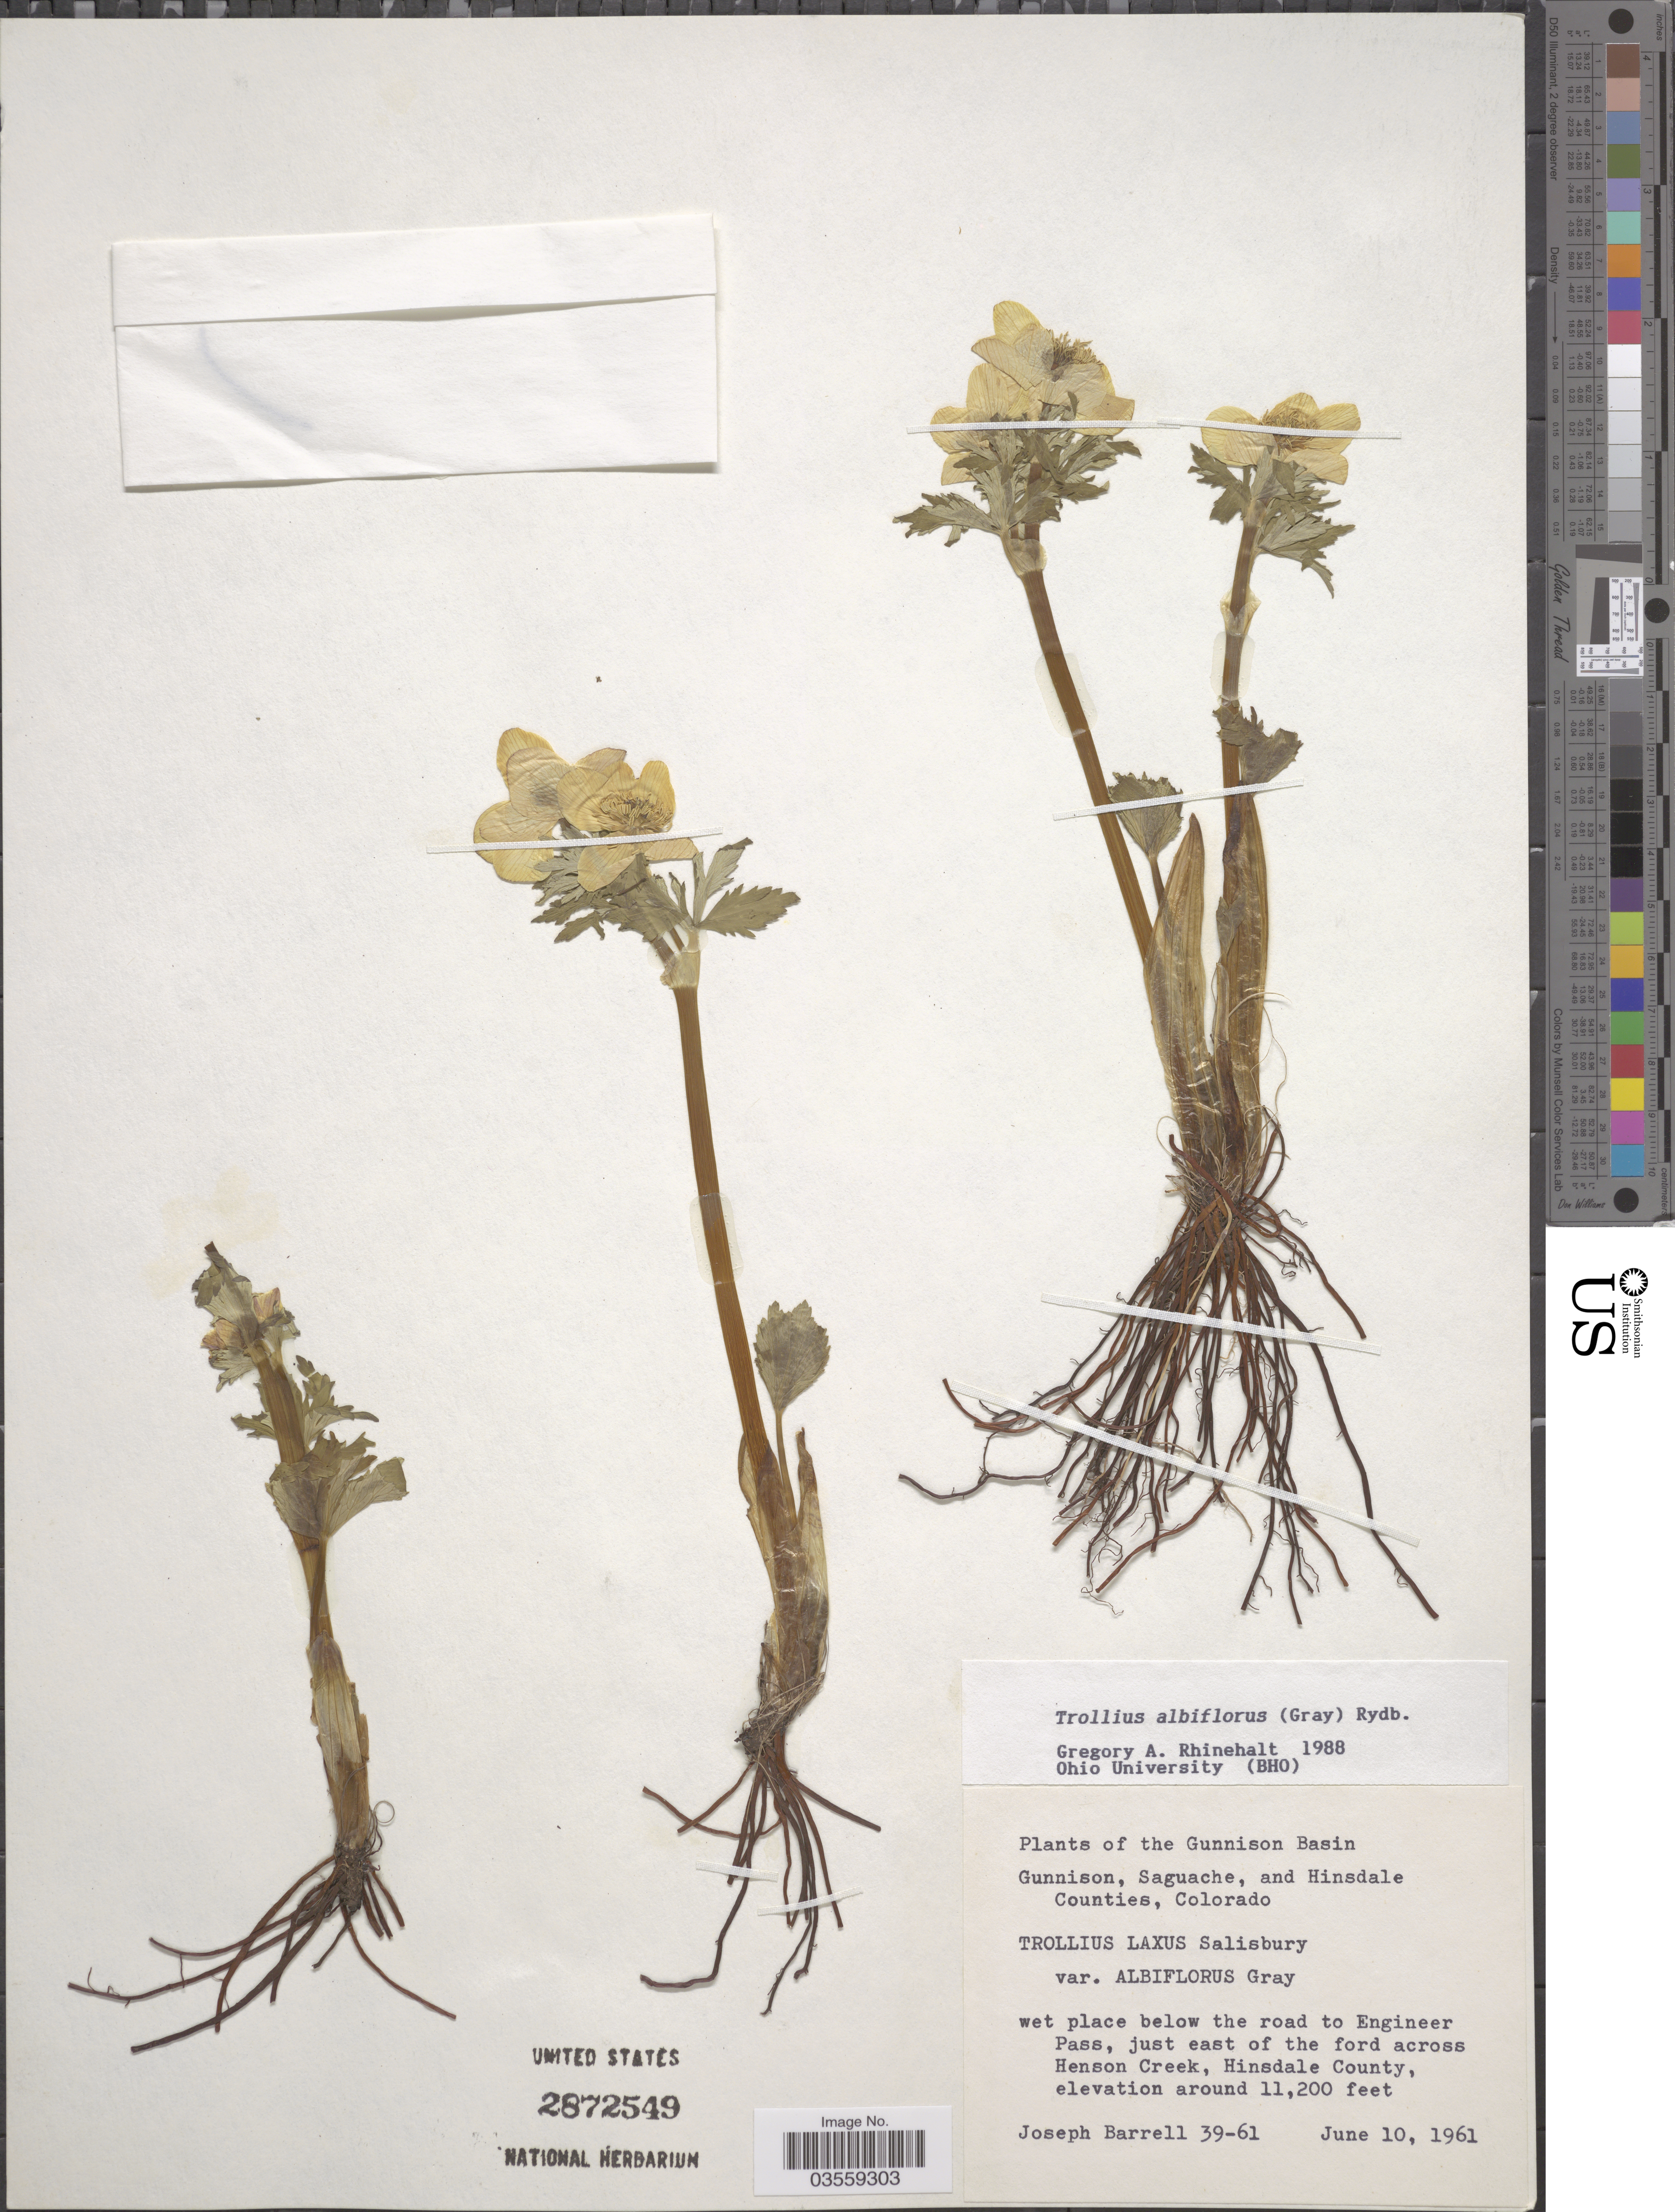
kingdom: Plantae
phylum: Tracheophyta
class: Magnoliopsida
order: Ranunculales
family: Ranunculaceae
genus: Trollius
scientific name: Trollius albiflorus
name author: (A. Gray) Rydb.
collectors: J. Barrell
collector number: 39-61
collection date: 1961-06-10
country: United States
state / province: Colorado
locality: The Gunnison Basin. Wet place below the road to Engineer Pass, just east of the ford across Henson Creek, Hinsdale County.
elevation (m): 3414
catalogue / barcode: US 2872549